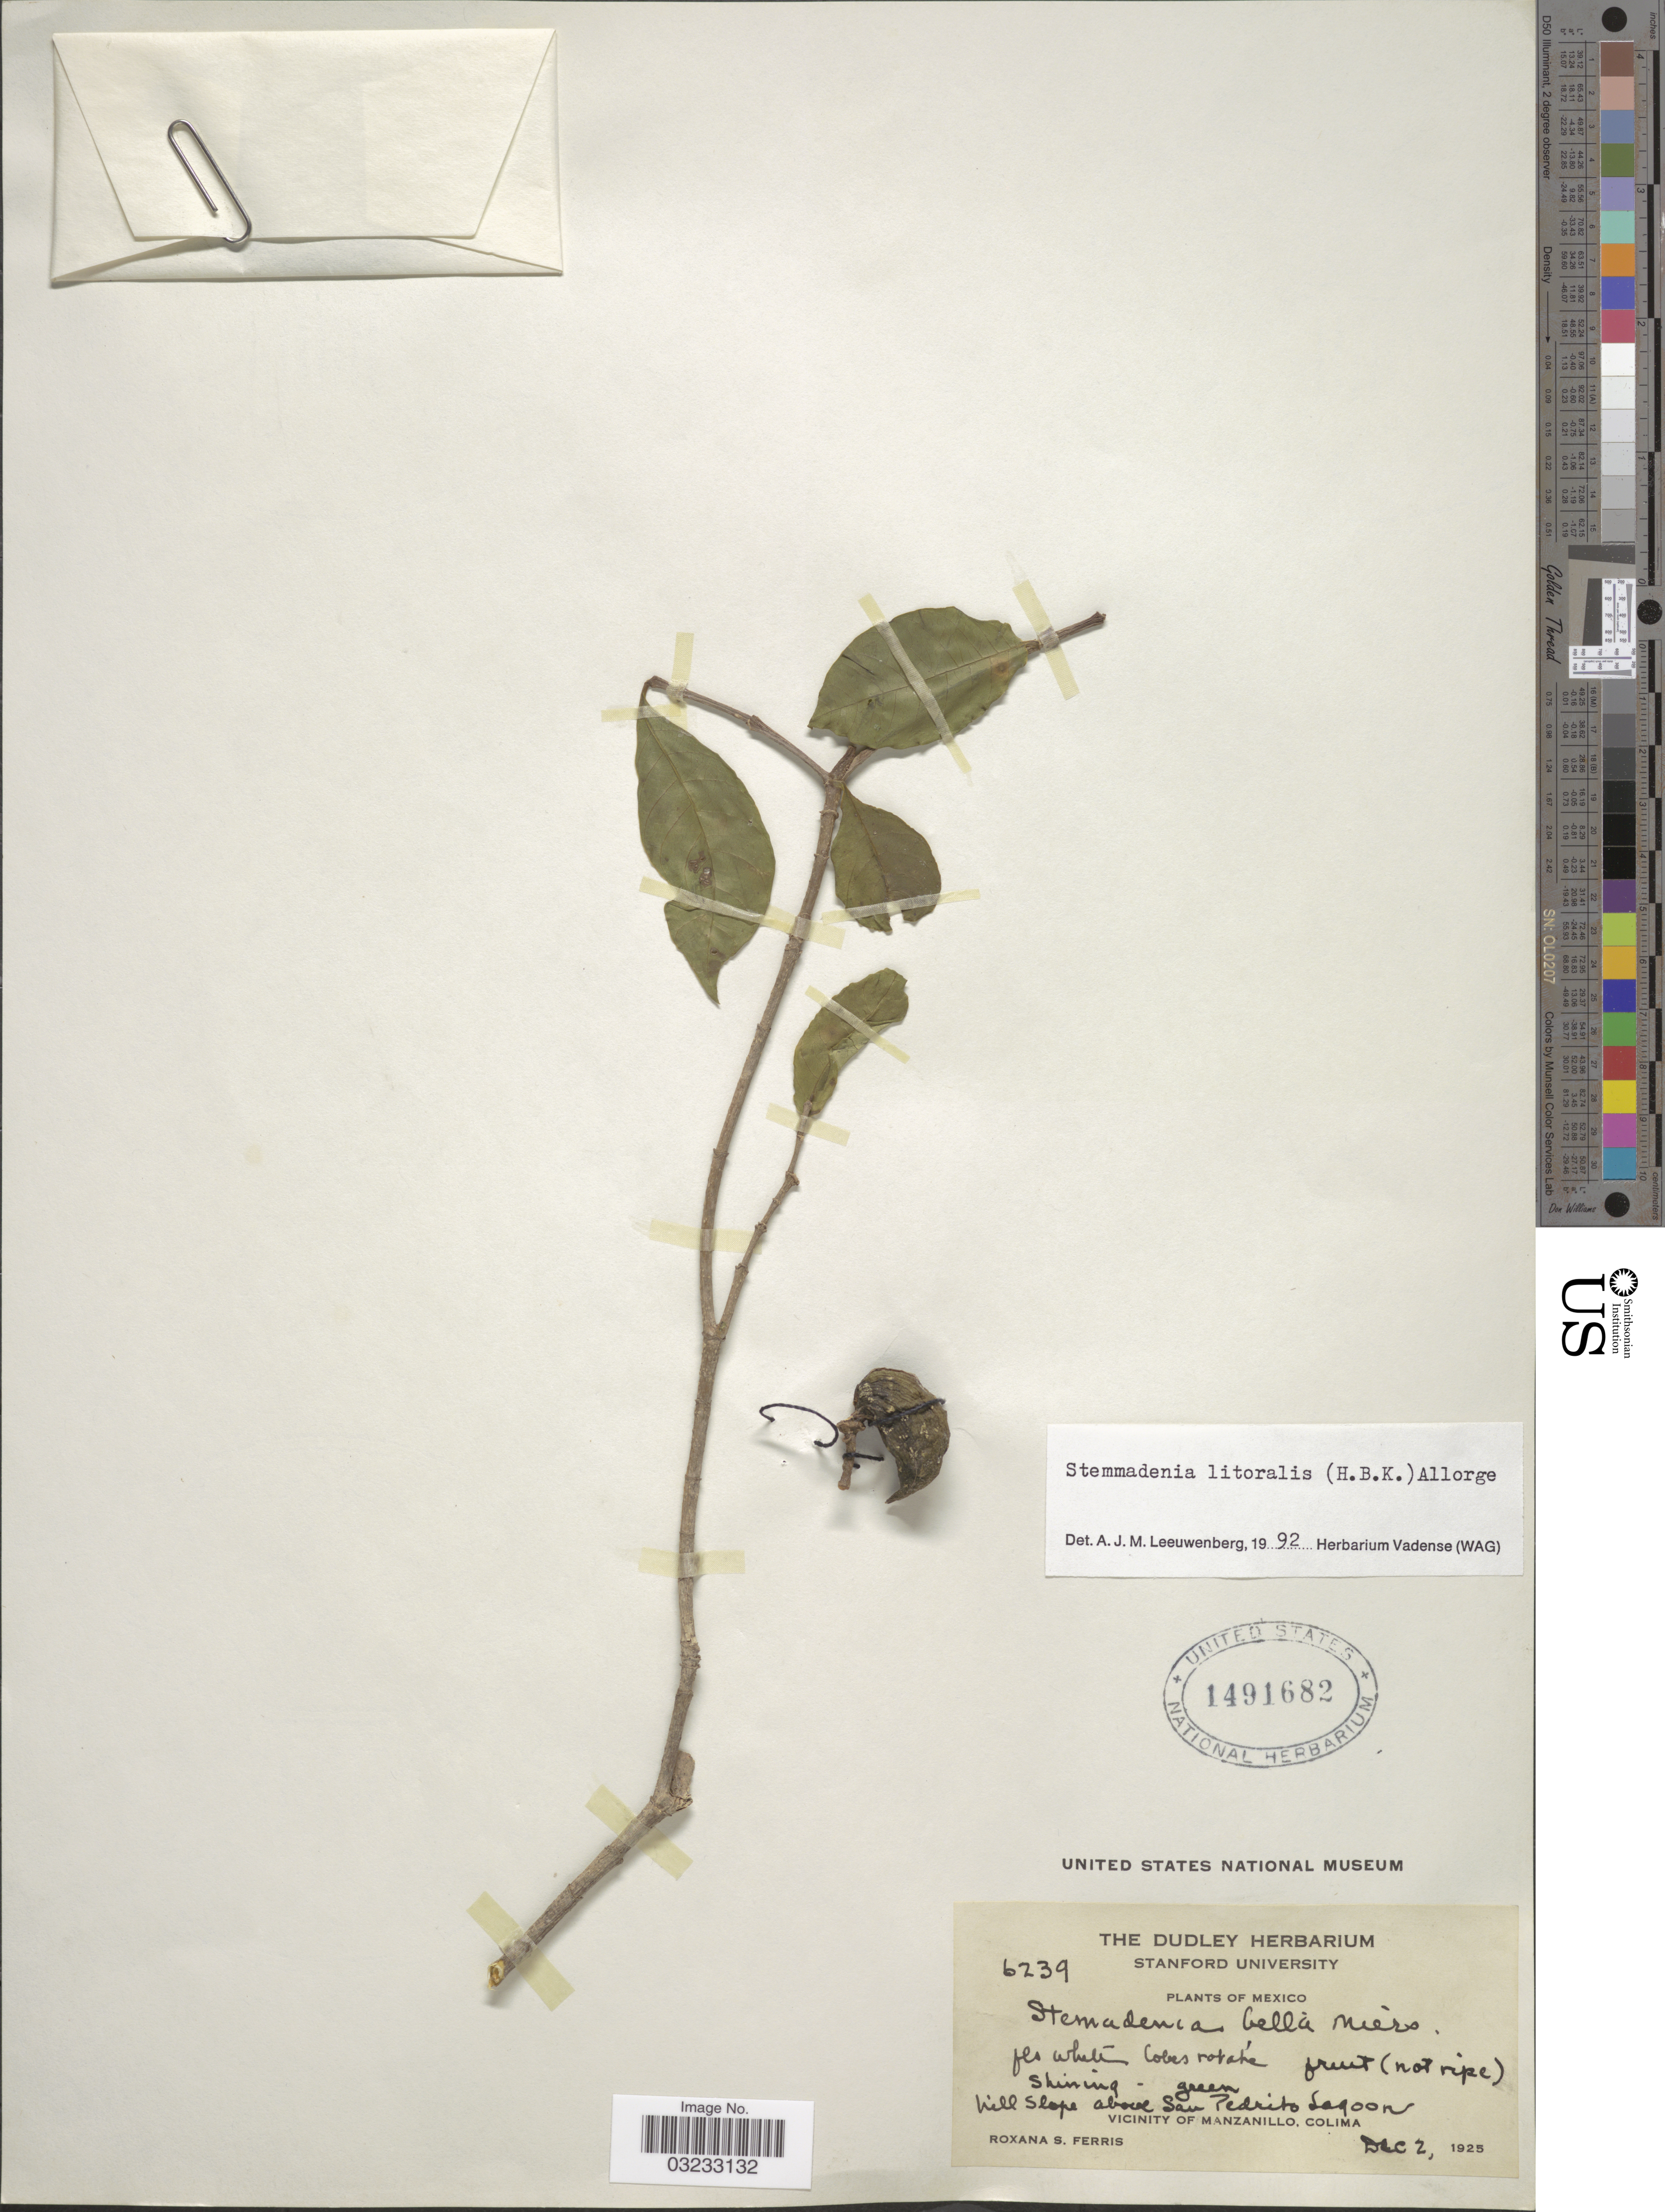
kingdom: Plantae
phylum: Tracheophyta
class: Magnoliopsida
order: Gentianales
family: Apocynaceae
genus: Stemmadenia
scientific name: Stemmadenia litoralis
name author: (Kunth) L. Allorge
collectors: R. S. Ferris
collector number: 6239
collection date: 1925-12-02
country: Mexico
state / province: Colima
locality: Hill slope above San Pedrito Lagoon. Vicinity of Manzanillo.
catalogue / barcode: US 1491682